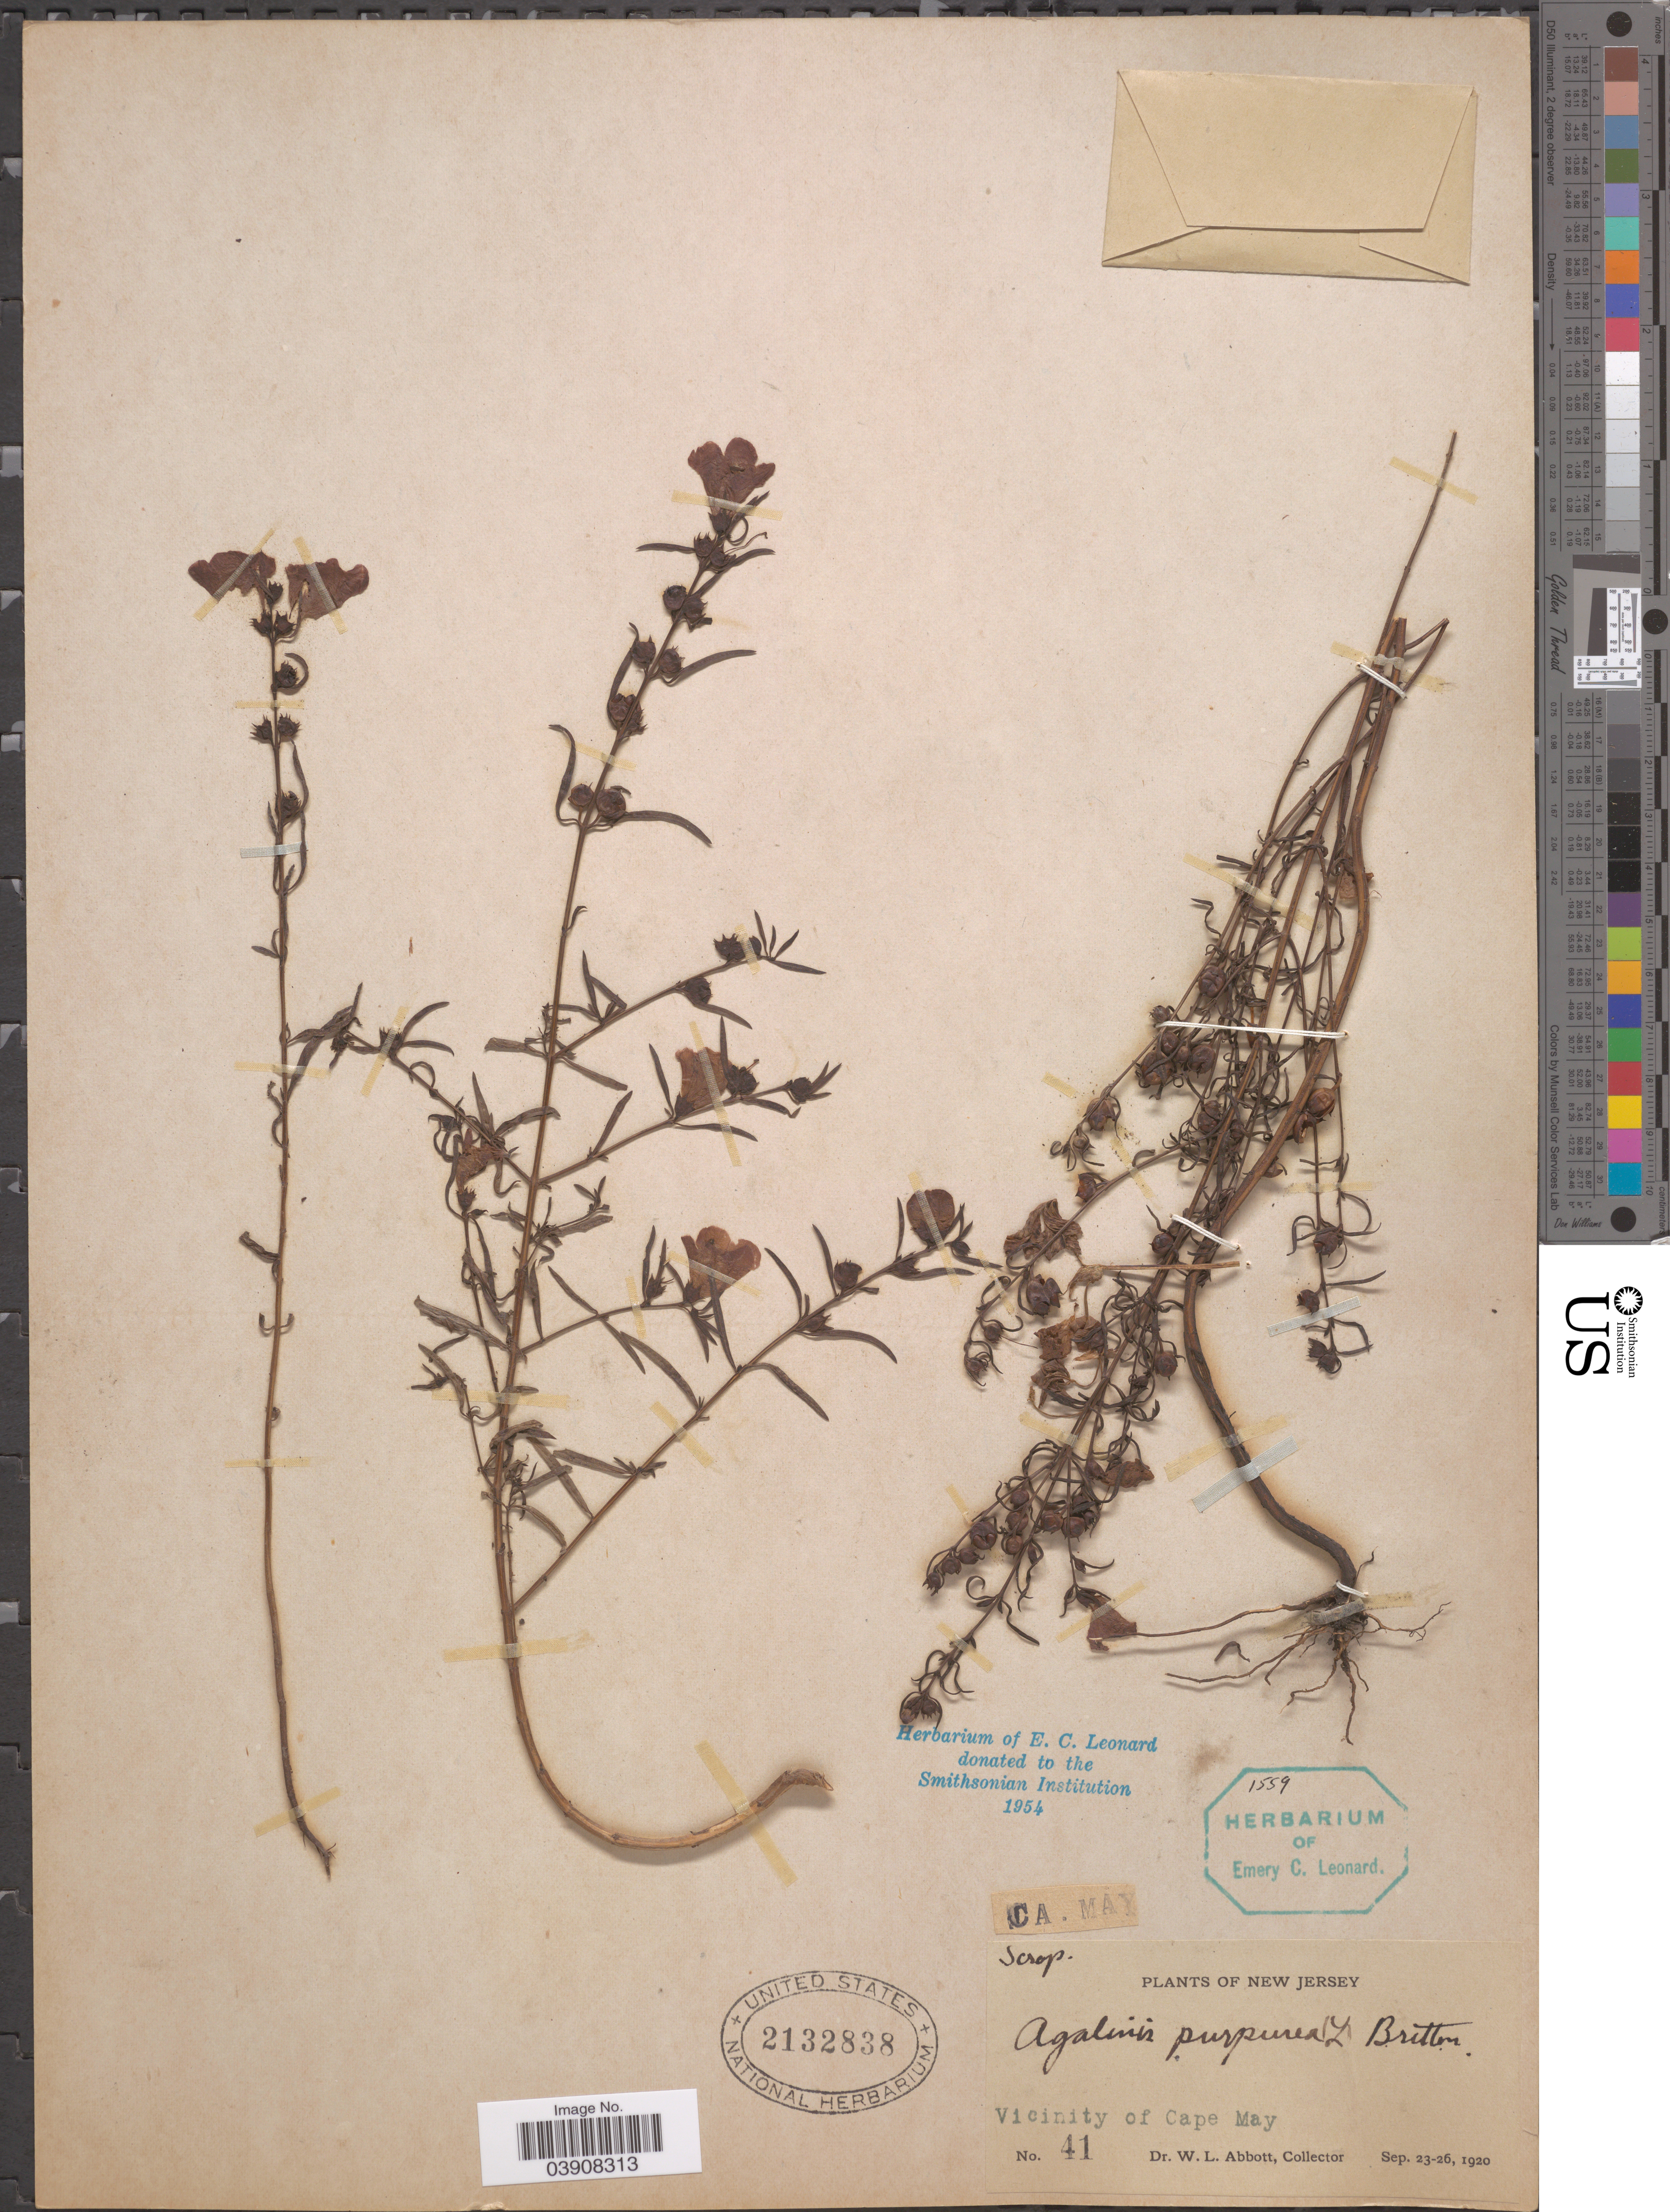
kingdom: Plantae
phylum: Tracheophyta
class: Magnoliopsida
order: Lamiales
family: Orobanchaceae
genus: Agalinis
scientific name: Agalinis purpurea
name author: (L.) Pennell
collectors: W. L. Abbott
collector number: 41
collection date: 1920-09-23/1920-09-26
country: United States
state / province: New Jersey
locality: Vicinity of Cape May.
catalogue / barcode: US 2132838